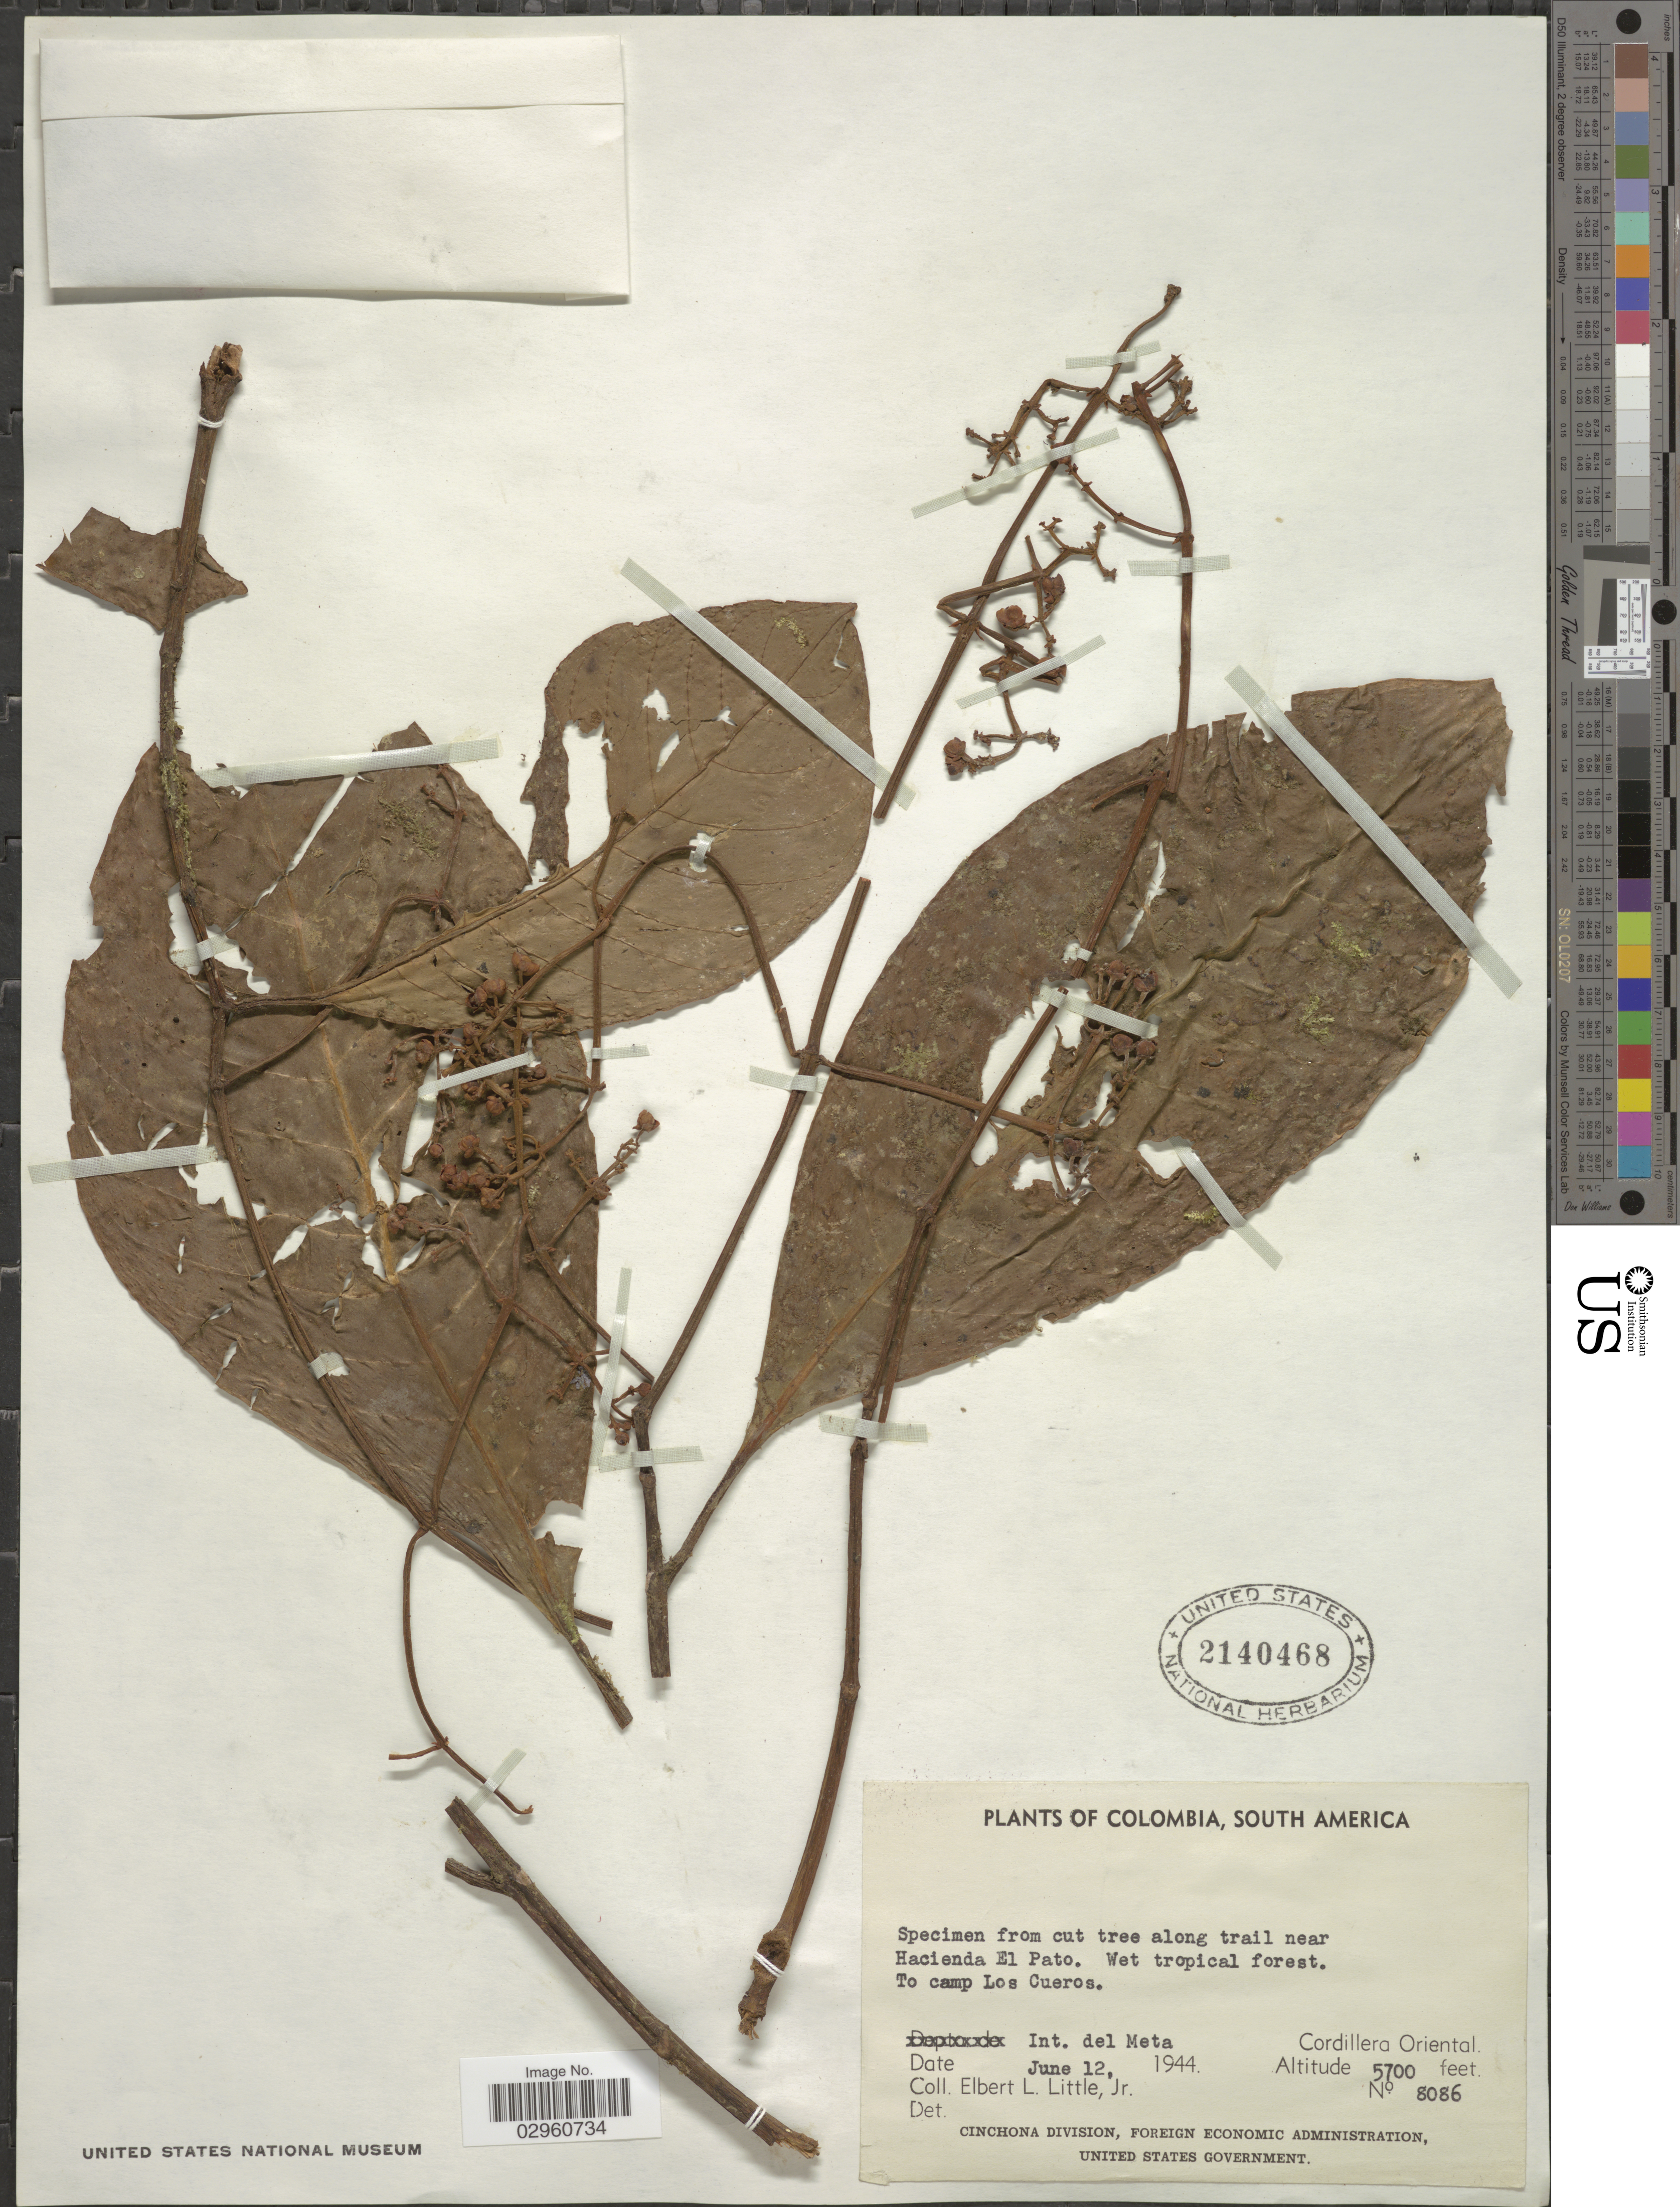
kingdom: Plantae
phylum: Tracheophyta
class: Magnoliopsida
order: Malpighiales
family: Clusiaceae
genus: Chrysochlamys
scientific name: Chrysochlamys sp.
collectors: E. L. Little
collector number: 8086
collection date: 1944-06-12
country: Colombia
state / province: Meta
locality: Specimen from cut tree along trail near Hacienda El Pato. To camp Los Cueros. Int. del Meta. Cordillera Oriental.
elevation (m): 1737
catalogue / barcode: US 2140468